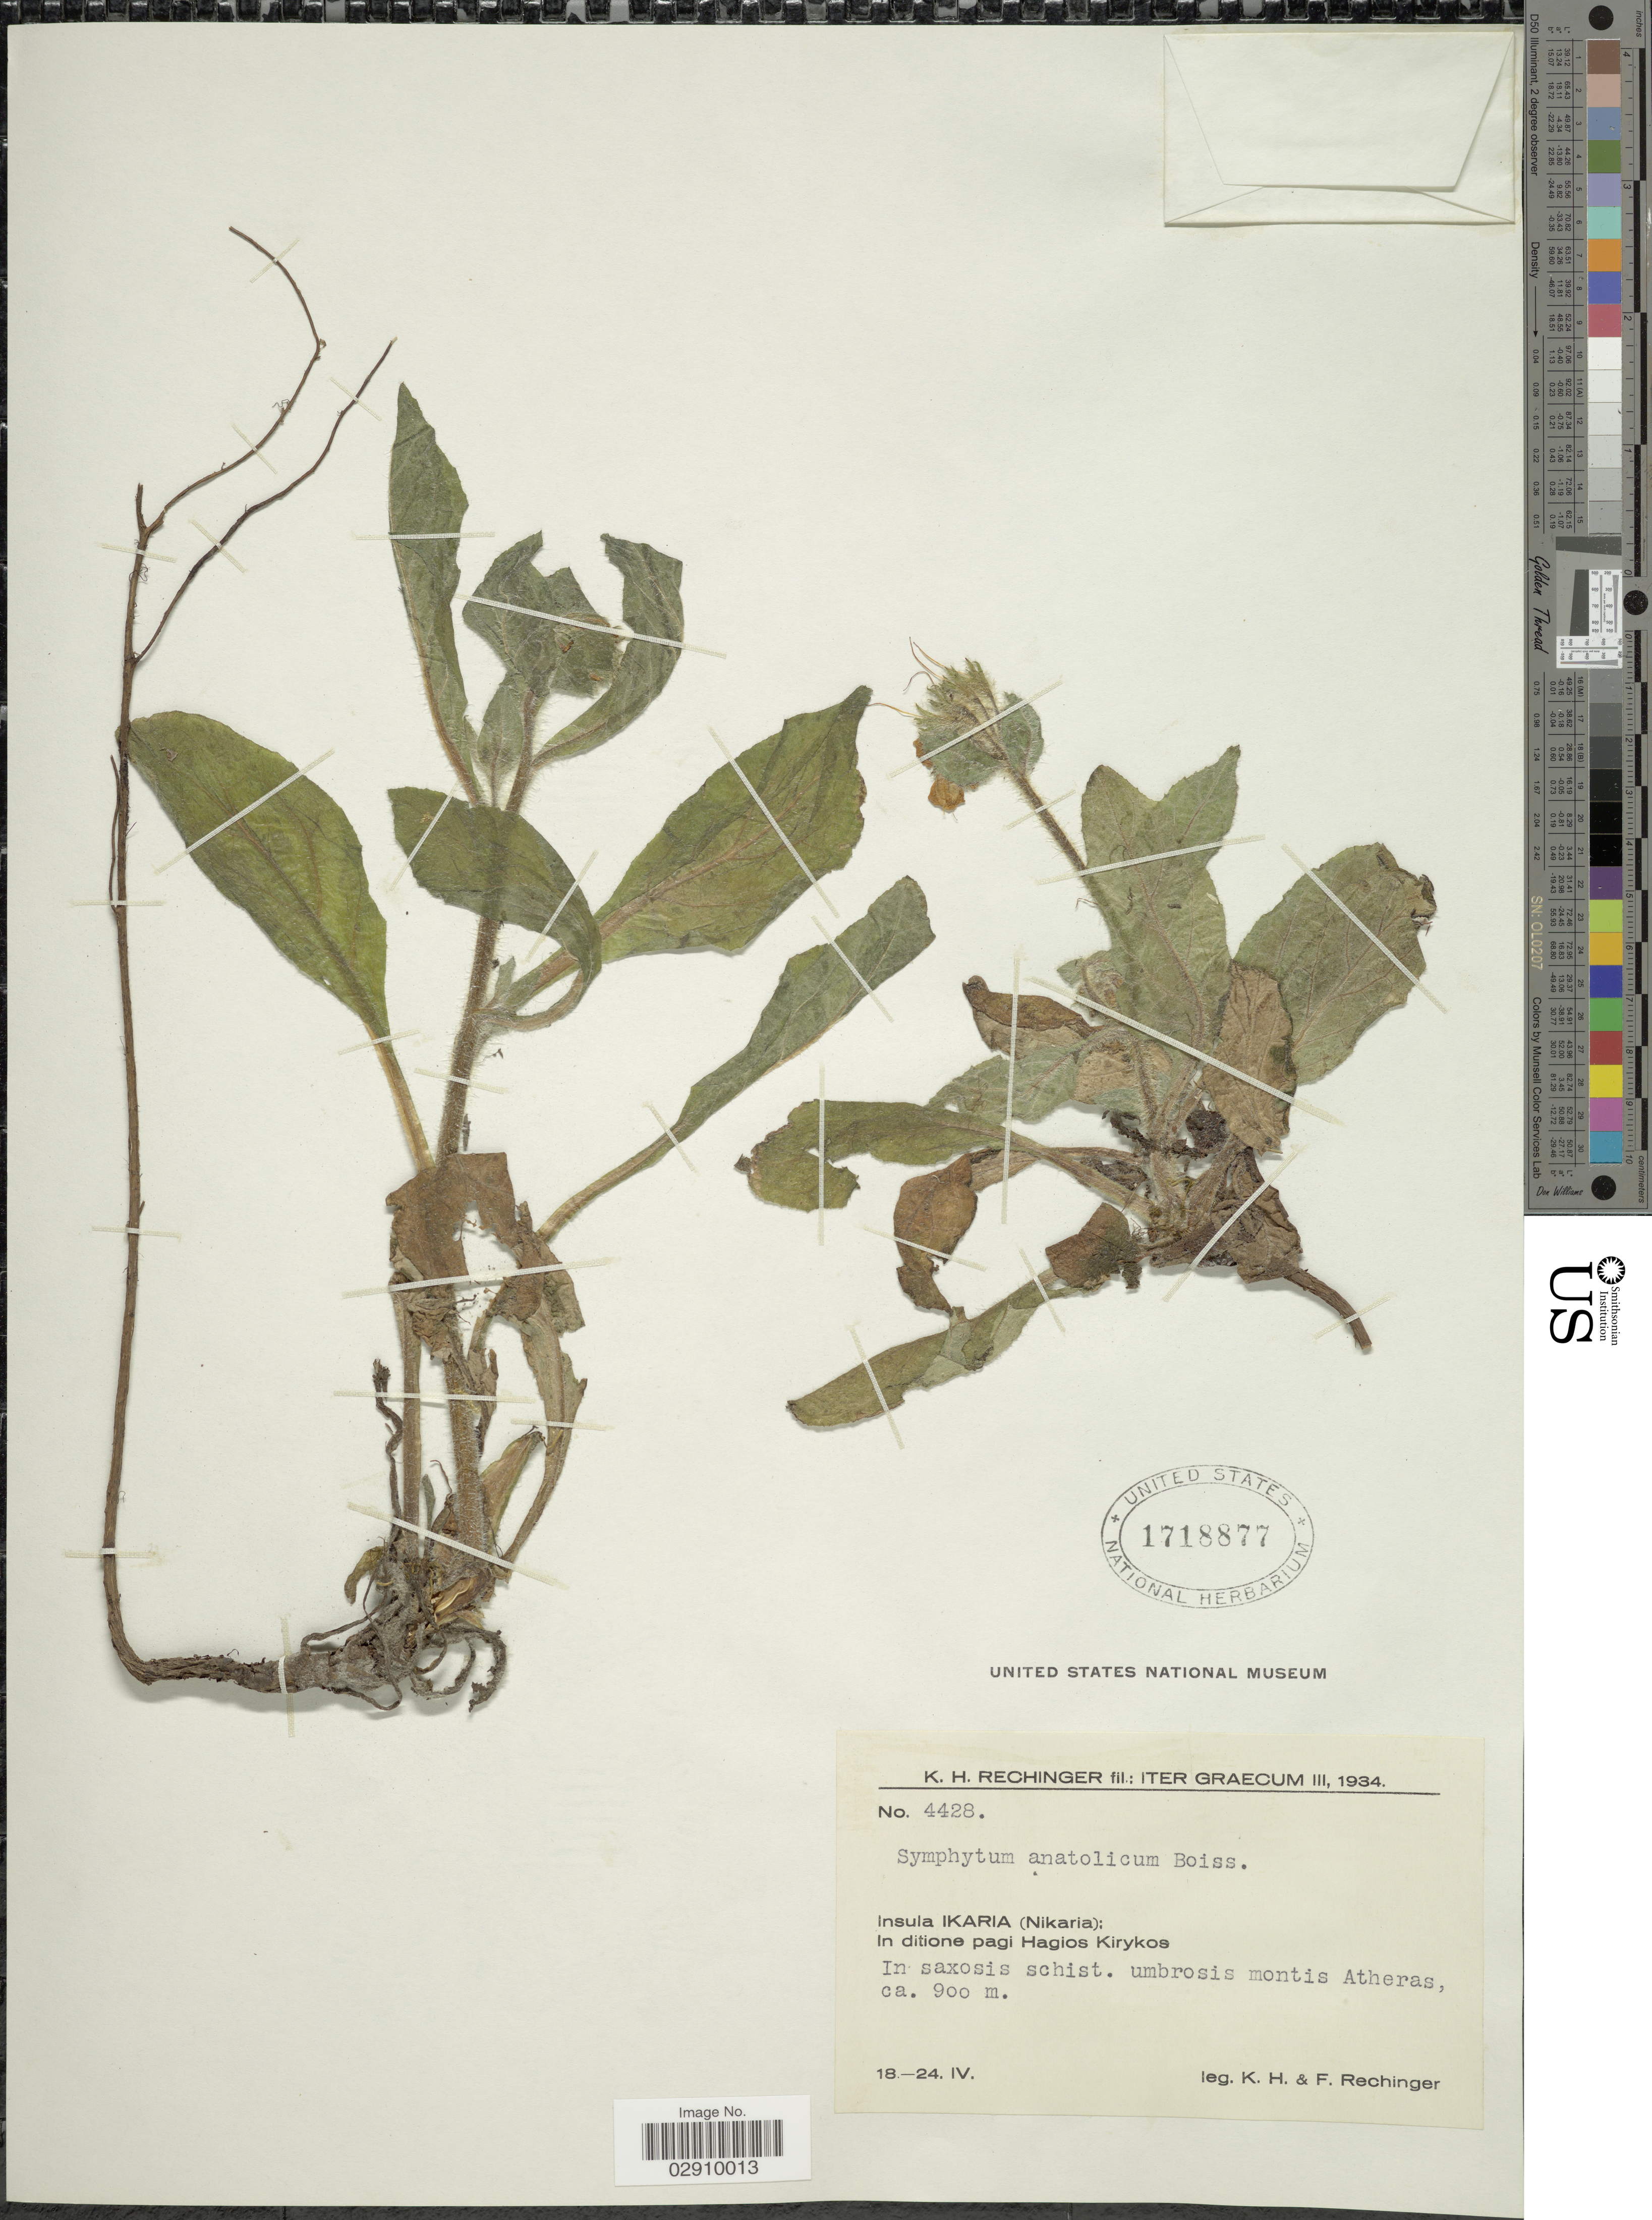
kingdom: Plantae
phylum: Tracheophyta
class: Magnoliopsida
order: Boraginales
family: Boraginaceae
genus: Symphytum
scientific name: Symphytum anatolicum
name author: Boiss.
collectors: K. H. Rechinger & F. Rechinger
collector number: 4428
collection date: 1934-04-18/1934-04-24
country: Greece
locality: Insula Ikaria (Nikaria), In ditione pagi Hagios Kirykos, in saxosis schist, umbrosis montis Atheras.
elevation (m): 900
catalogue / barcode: US 1718877